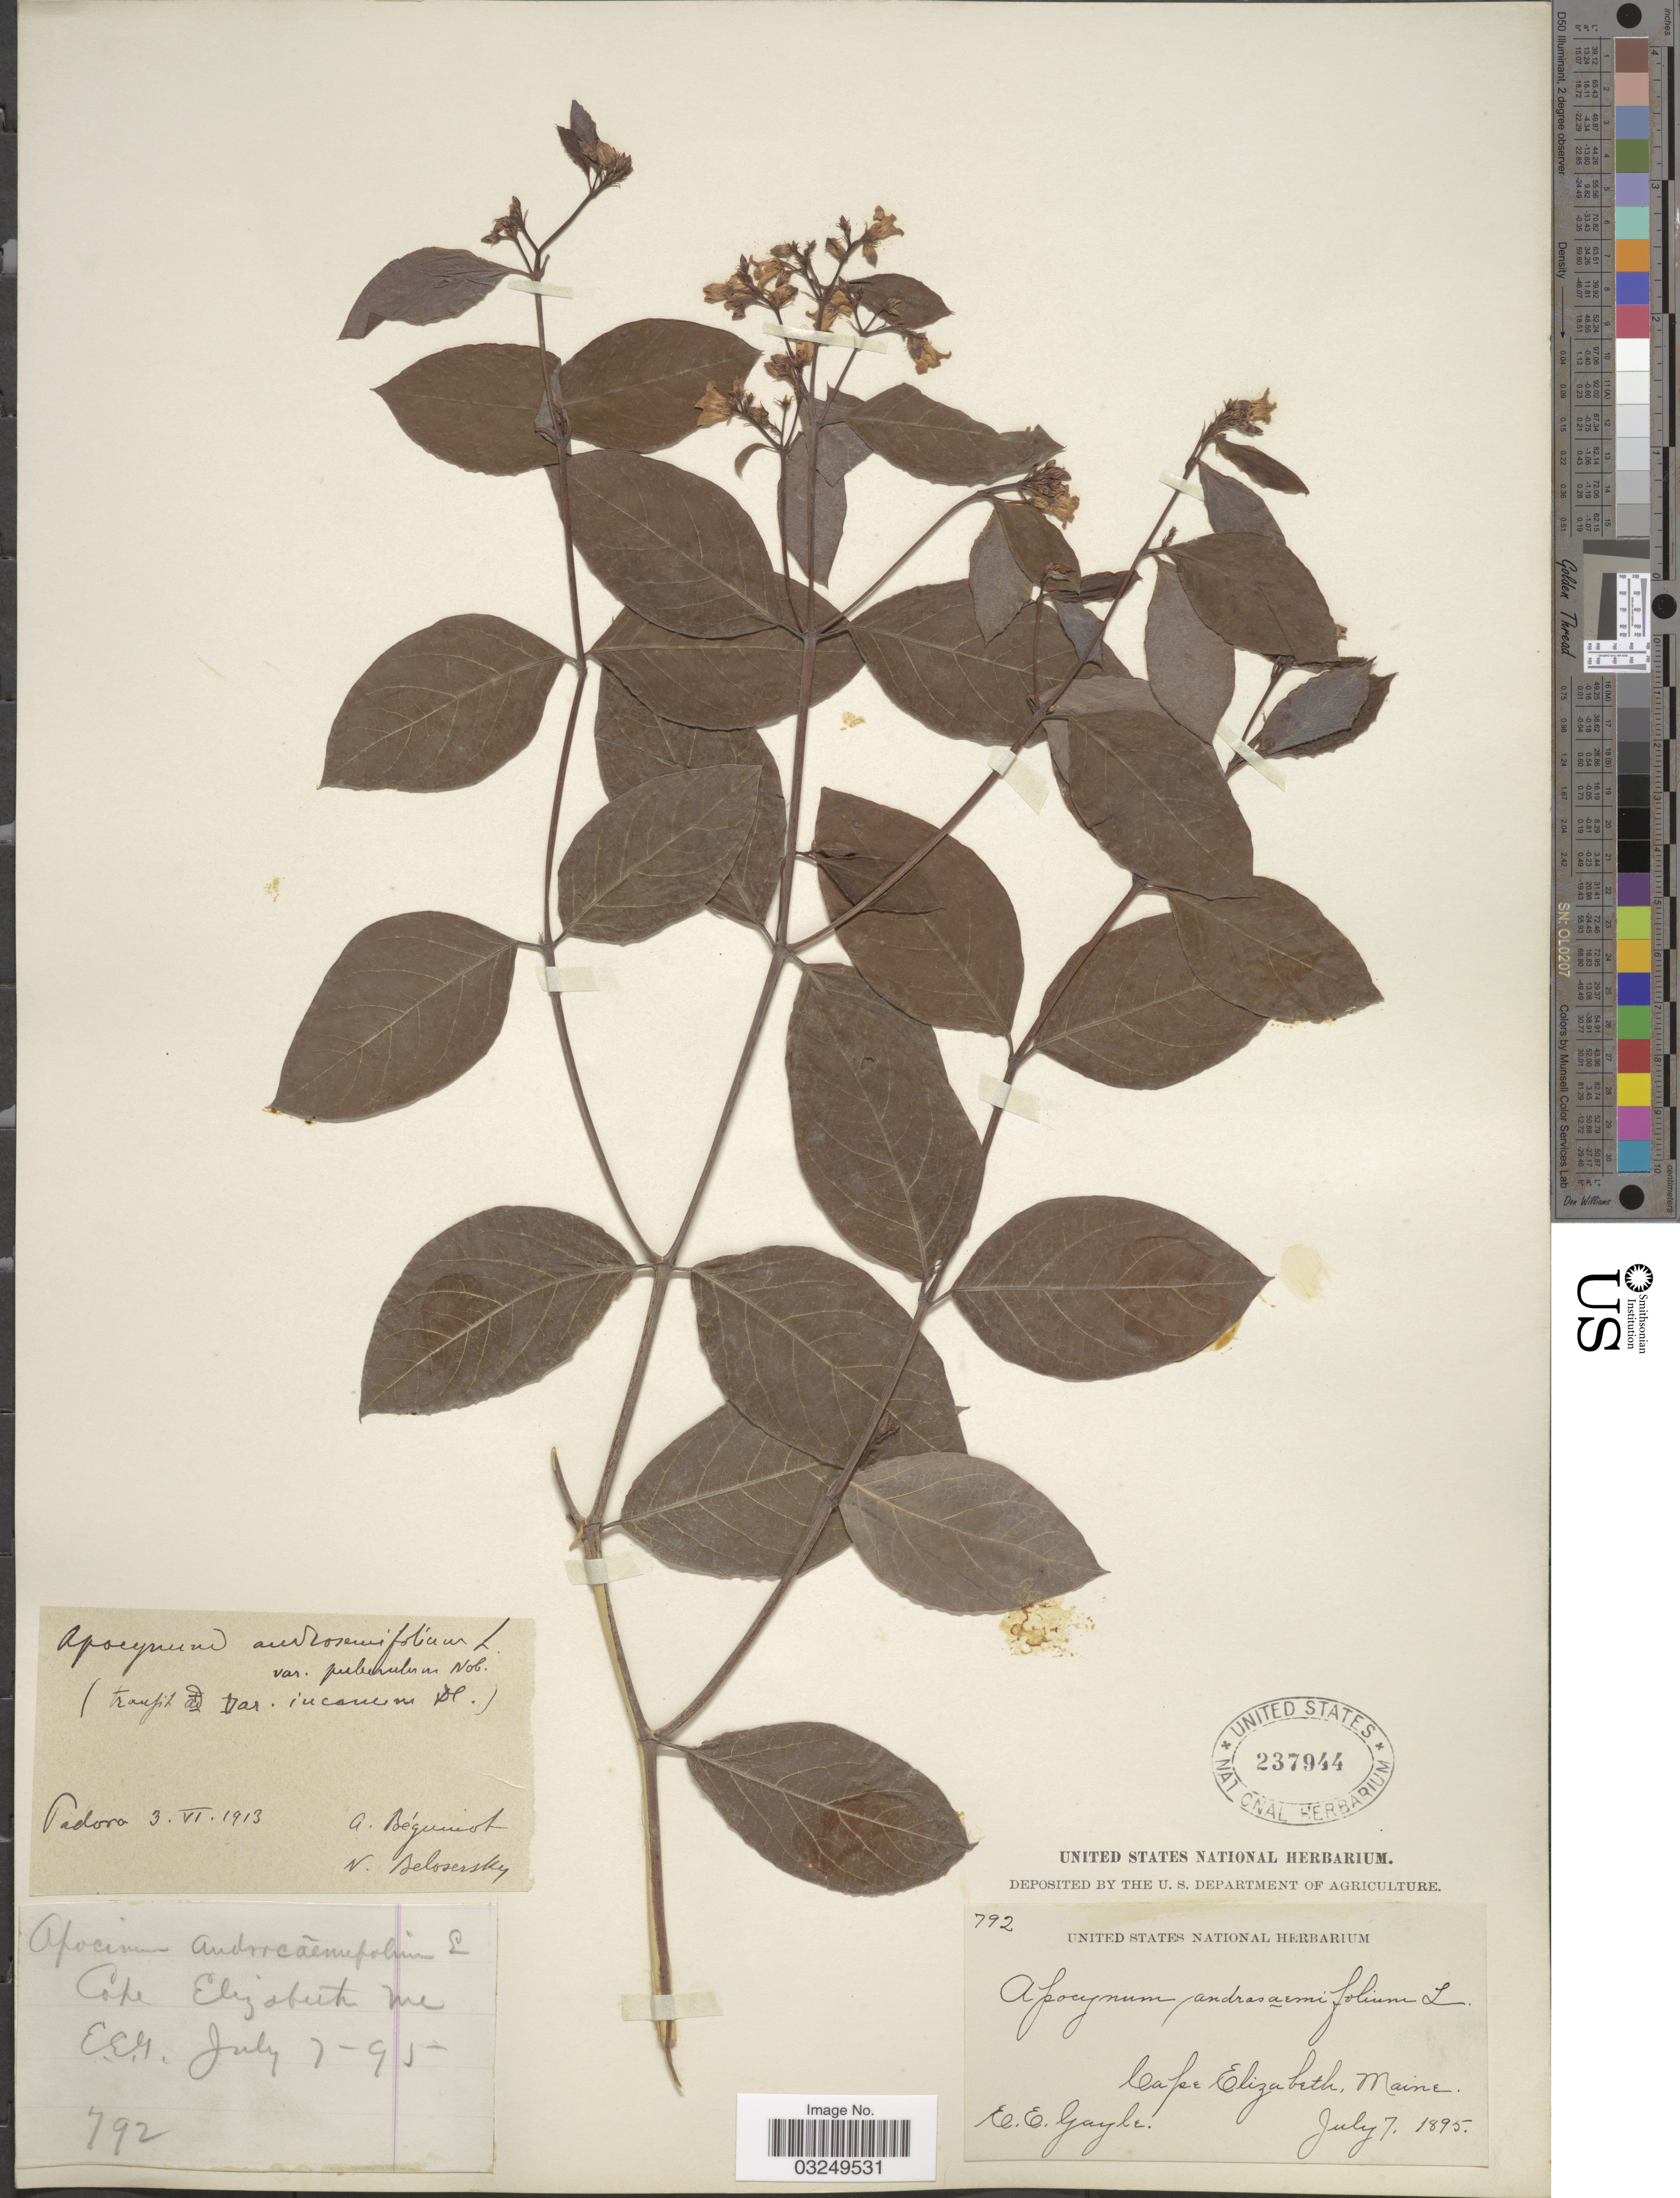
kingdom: Plantae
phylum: Tracheophyta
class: Magnoliopsida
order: Gentianales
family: Apocynaceae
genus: Apocynum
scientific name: Apocynum androsaemifolium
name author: L.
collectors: E. Gayle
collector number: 792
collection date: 1895-07-07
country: United States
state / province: Maine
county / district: Cumberland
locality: Cape Elizabeth, Me.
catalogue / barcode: US 237944